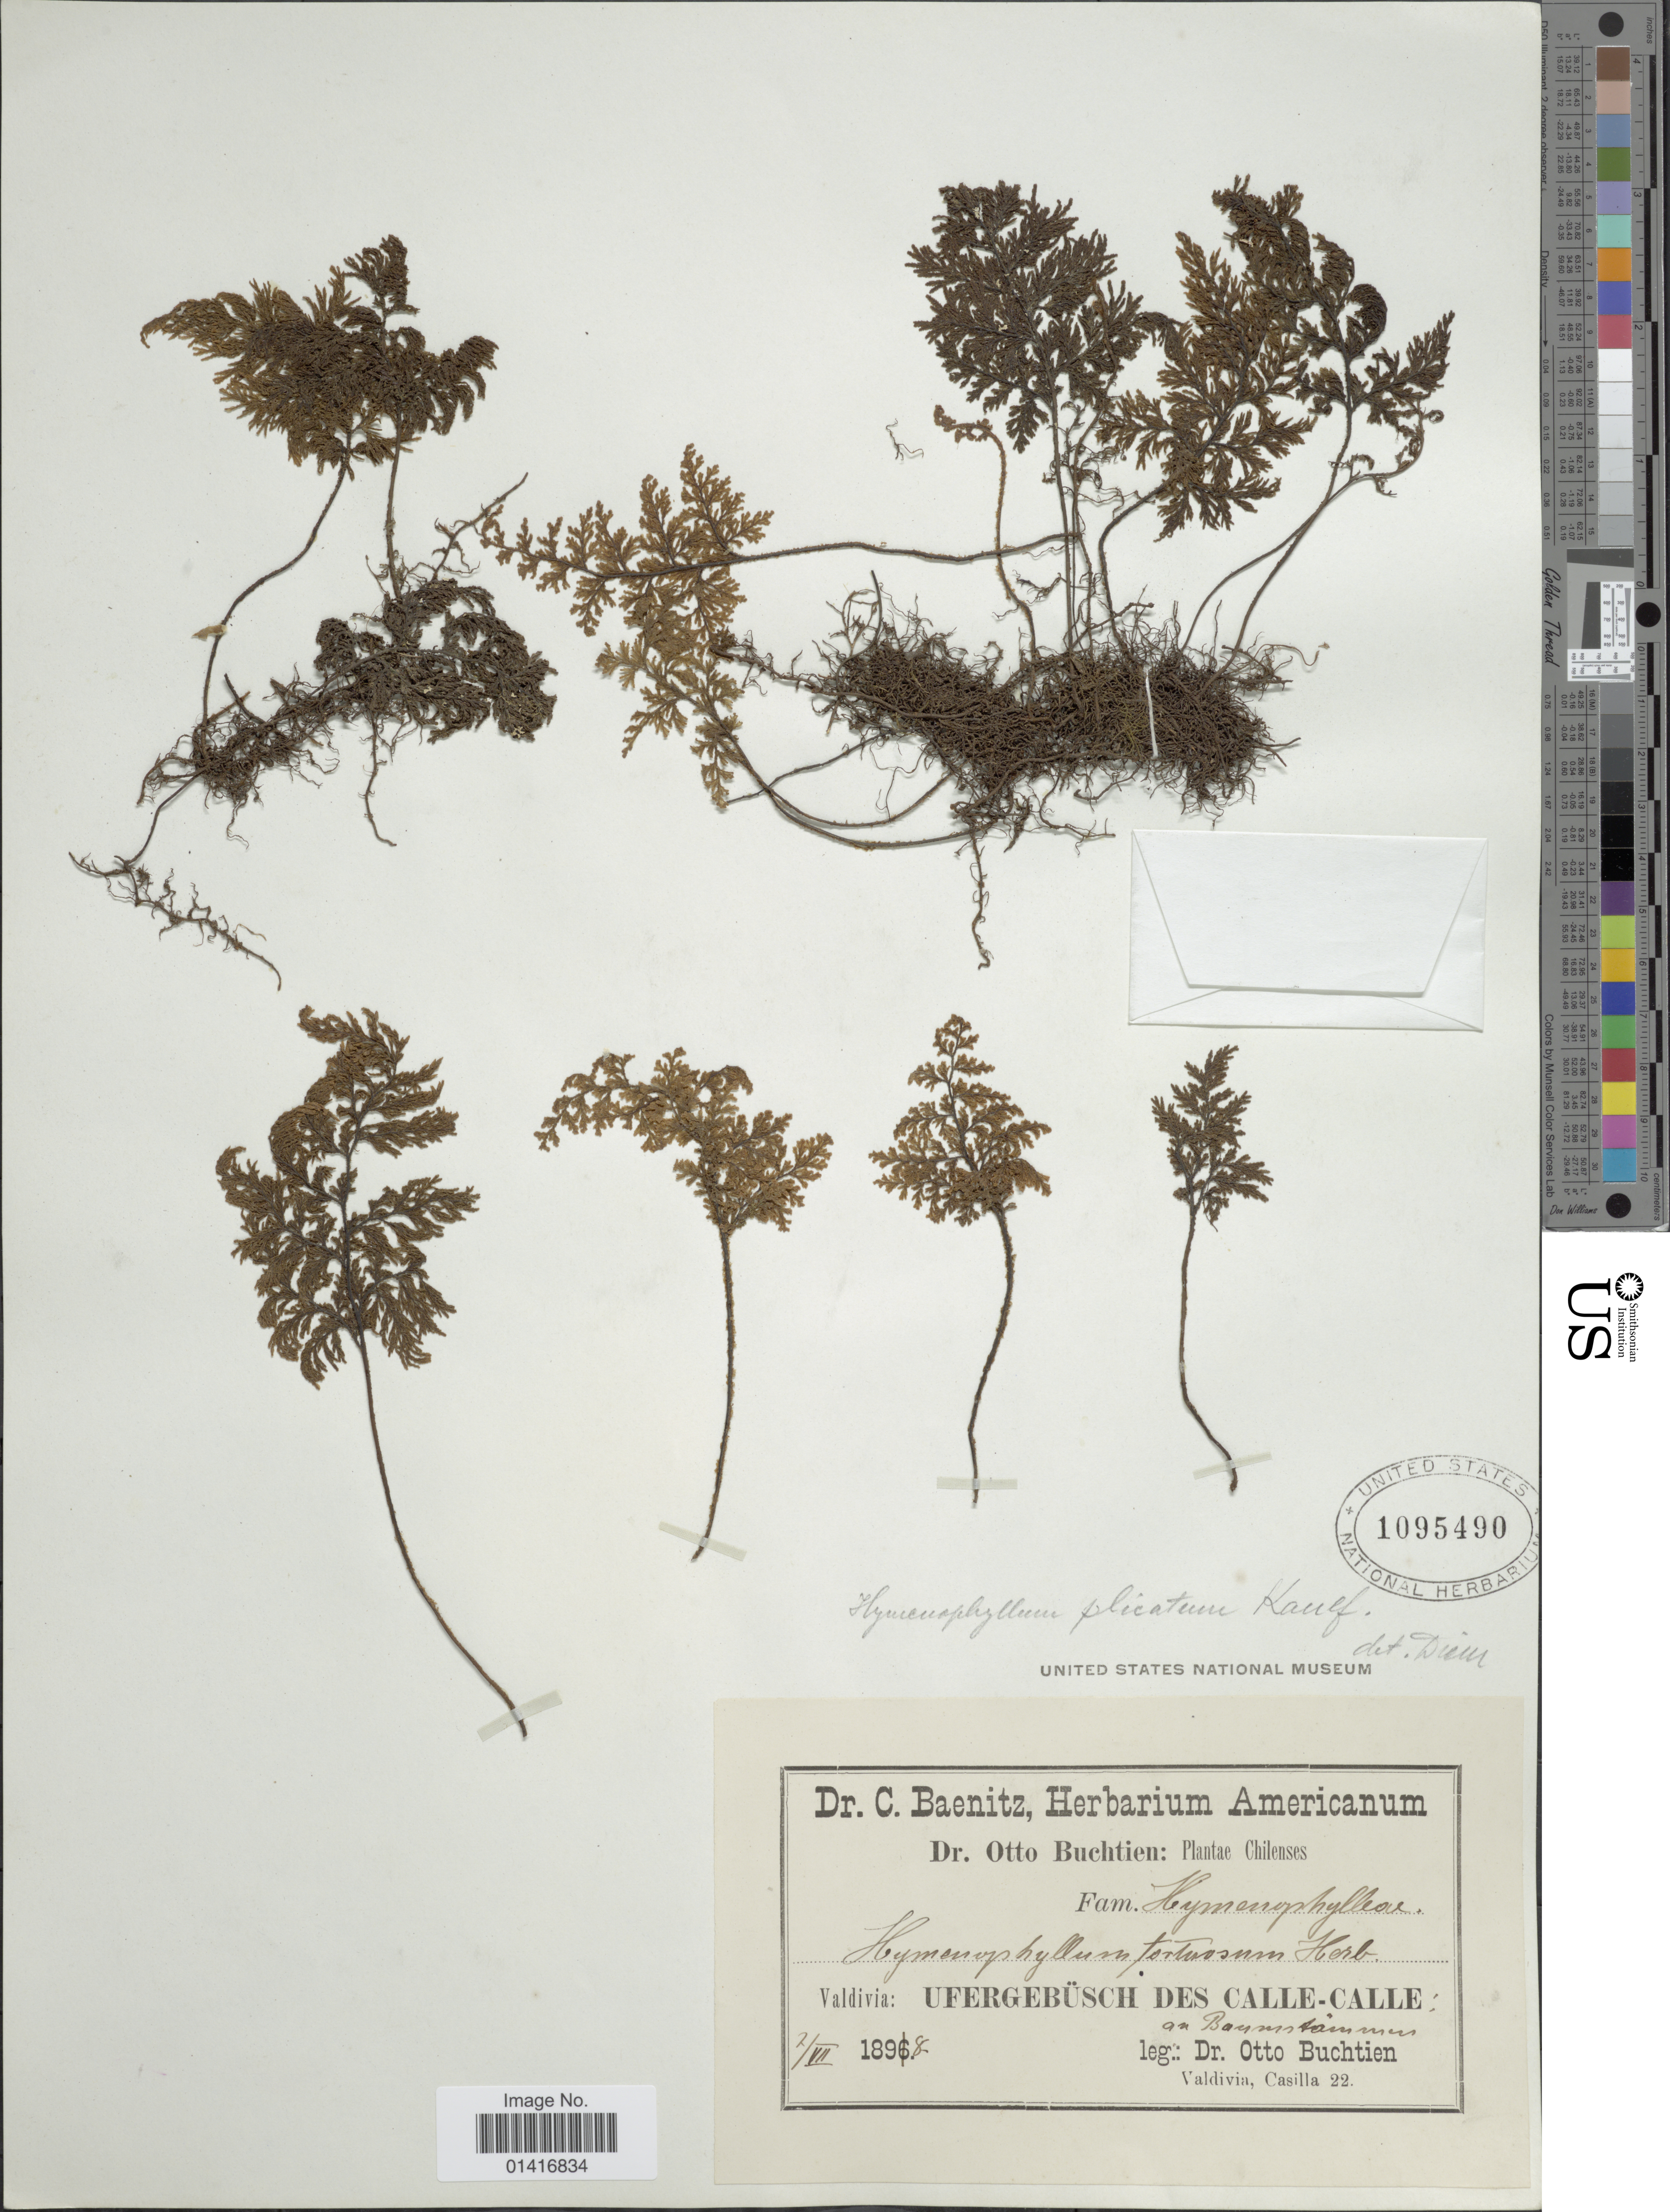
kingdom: Plantae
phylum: Tracheophyta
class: Polypodiopsida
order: Hymenophyllales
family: Hymenophyllaceae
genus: Hymenophyllum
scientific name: Hymenophyllum plicatum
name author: Kaulf.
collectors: O. Buchtien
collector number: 22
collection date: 1898-07-02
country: Chile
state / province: Los Ríos (XIV)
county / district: Valdivia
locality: Calle-Calle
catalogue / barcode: US 1095490